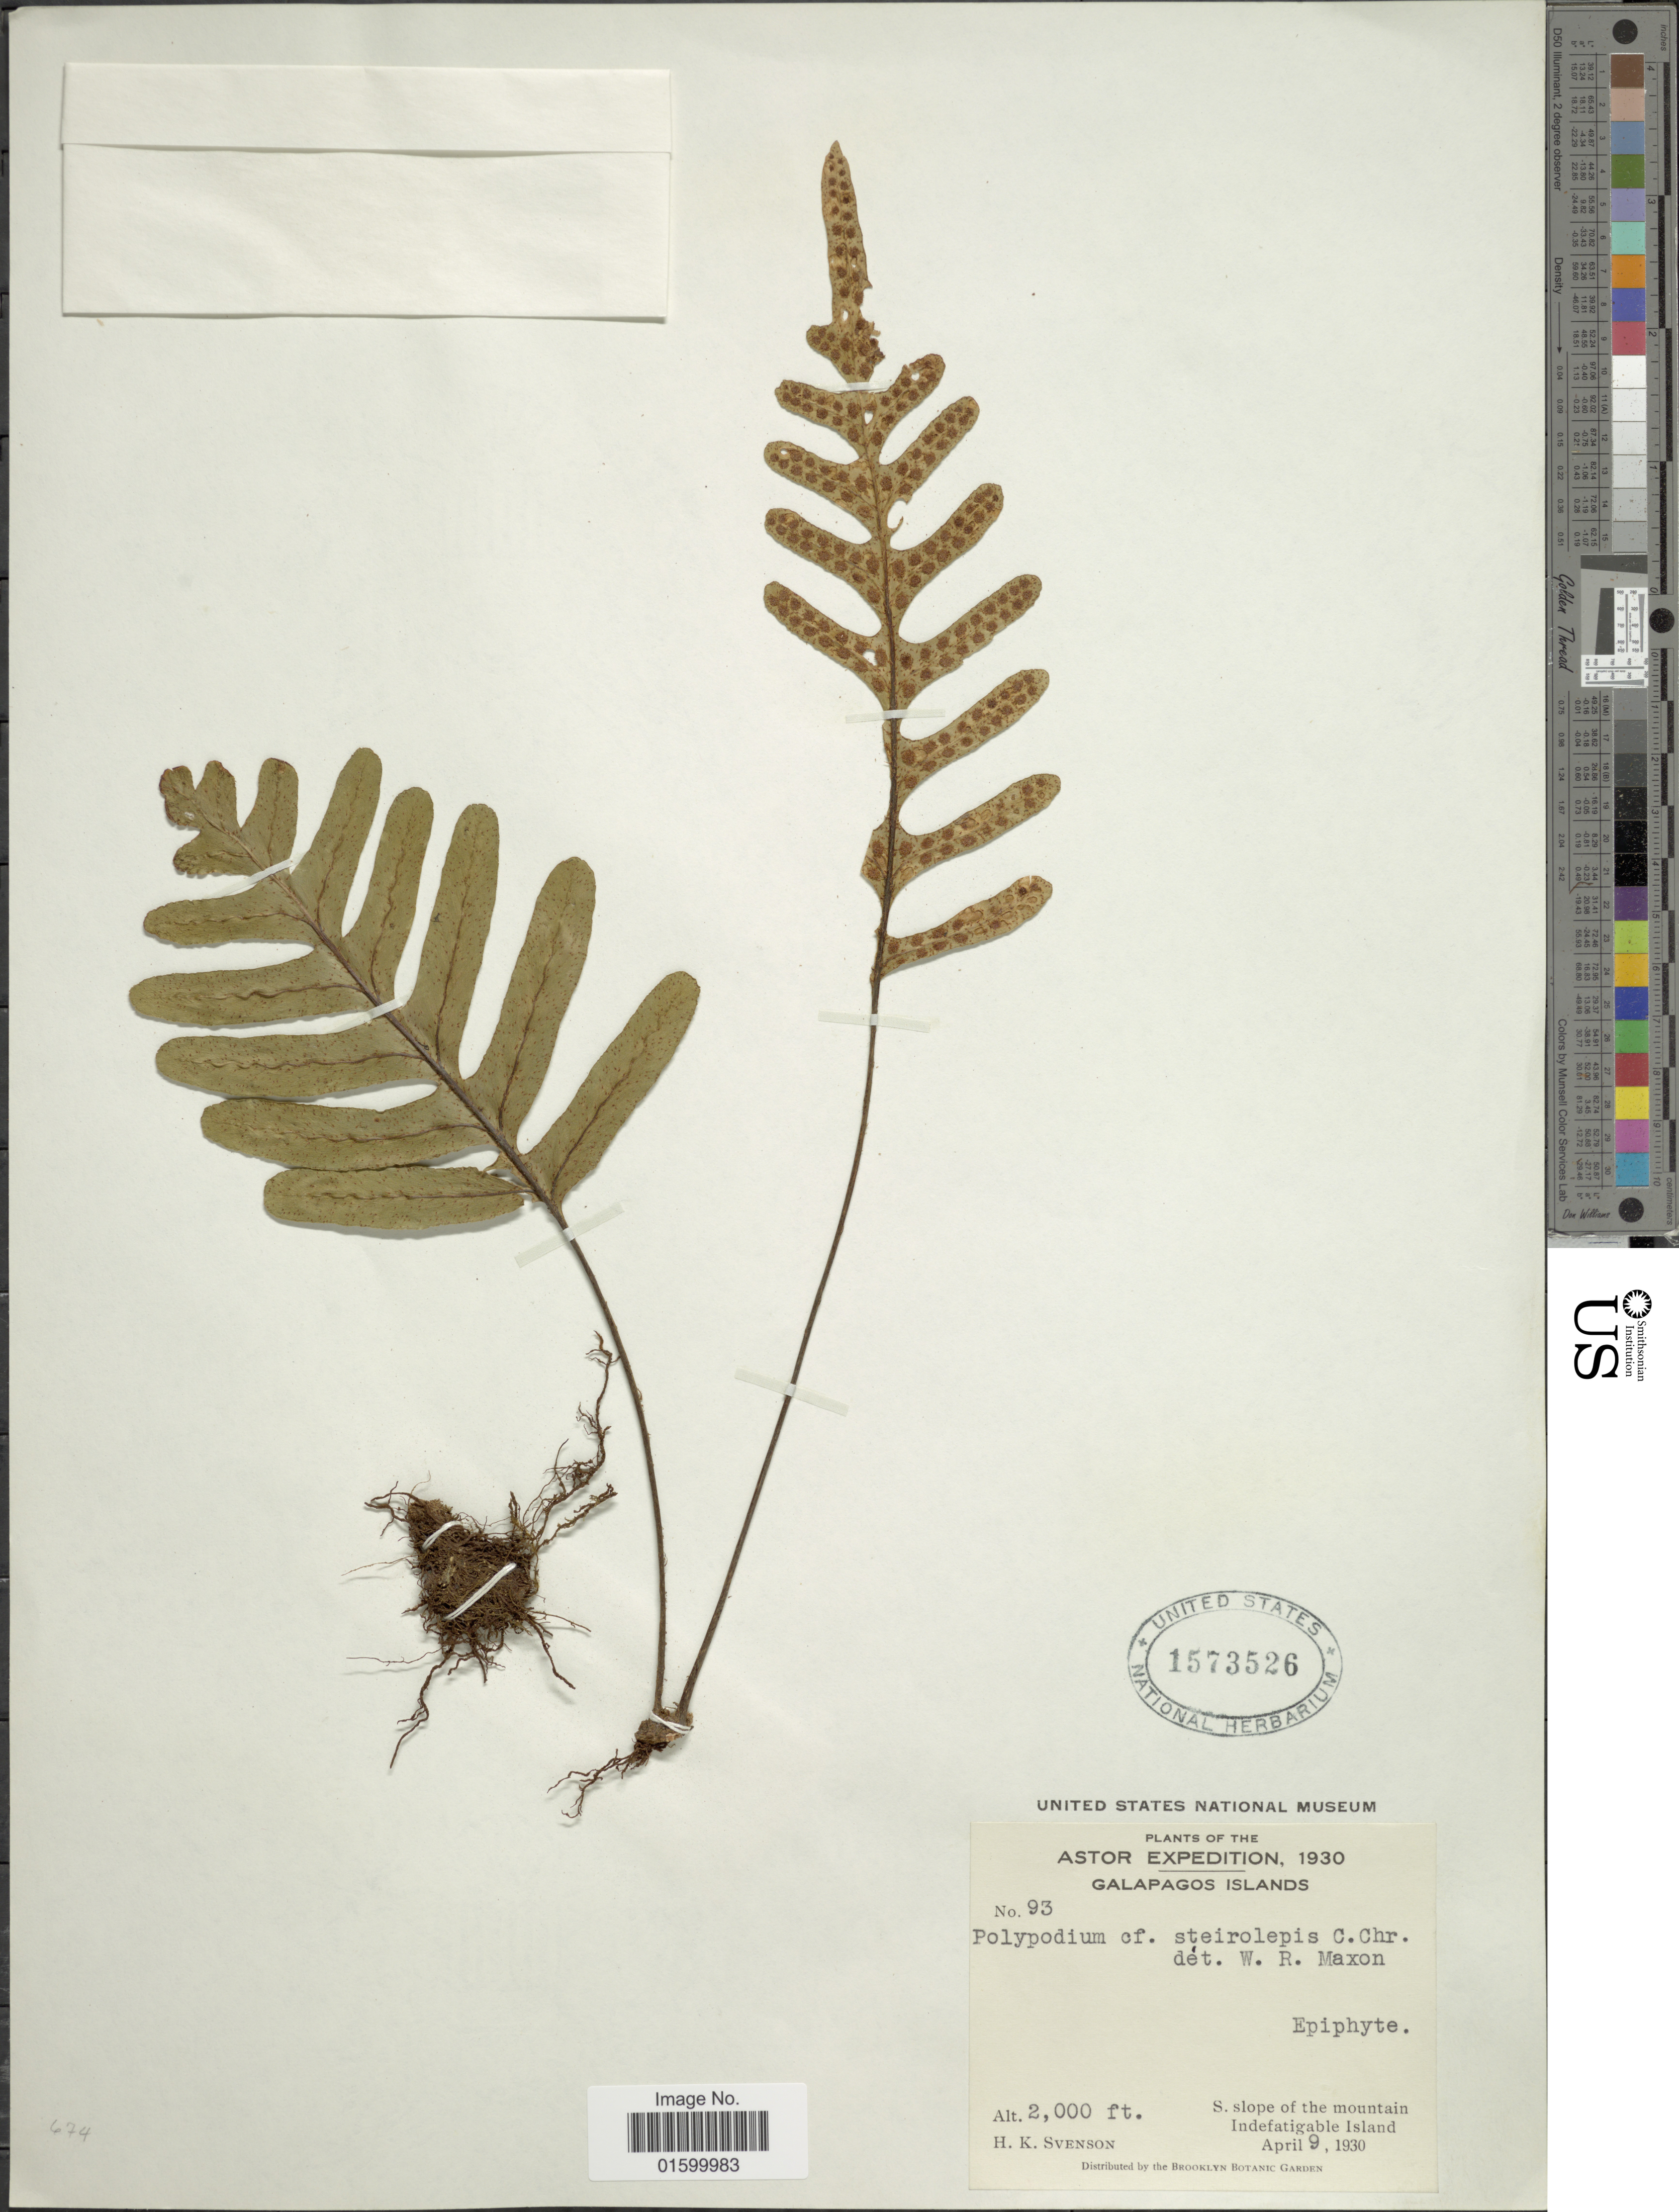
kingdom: Plantae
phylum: Tracheophyta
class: Polypodiopsida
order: Polypodiales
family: Polypodiaceae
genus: Pleopeltis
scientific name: Pleopeltis steirolepis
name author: (C. Chr.) A.R. Sm.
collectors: H. K. Svenson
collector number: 93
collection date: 1930-04-09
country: Ecuador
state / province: Colón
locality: Astor, Galapagos Islands, S. slope of the mountain Indefatigable Island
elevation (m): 610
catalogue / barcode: US 1573526